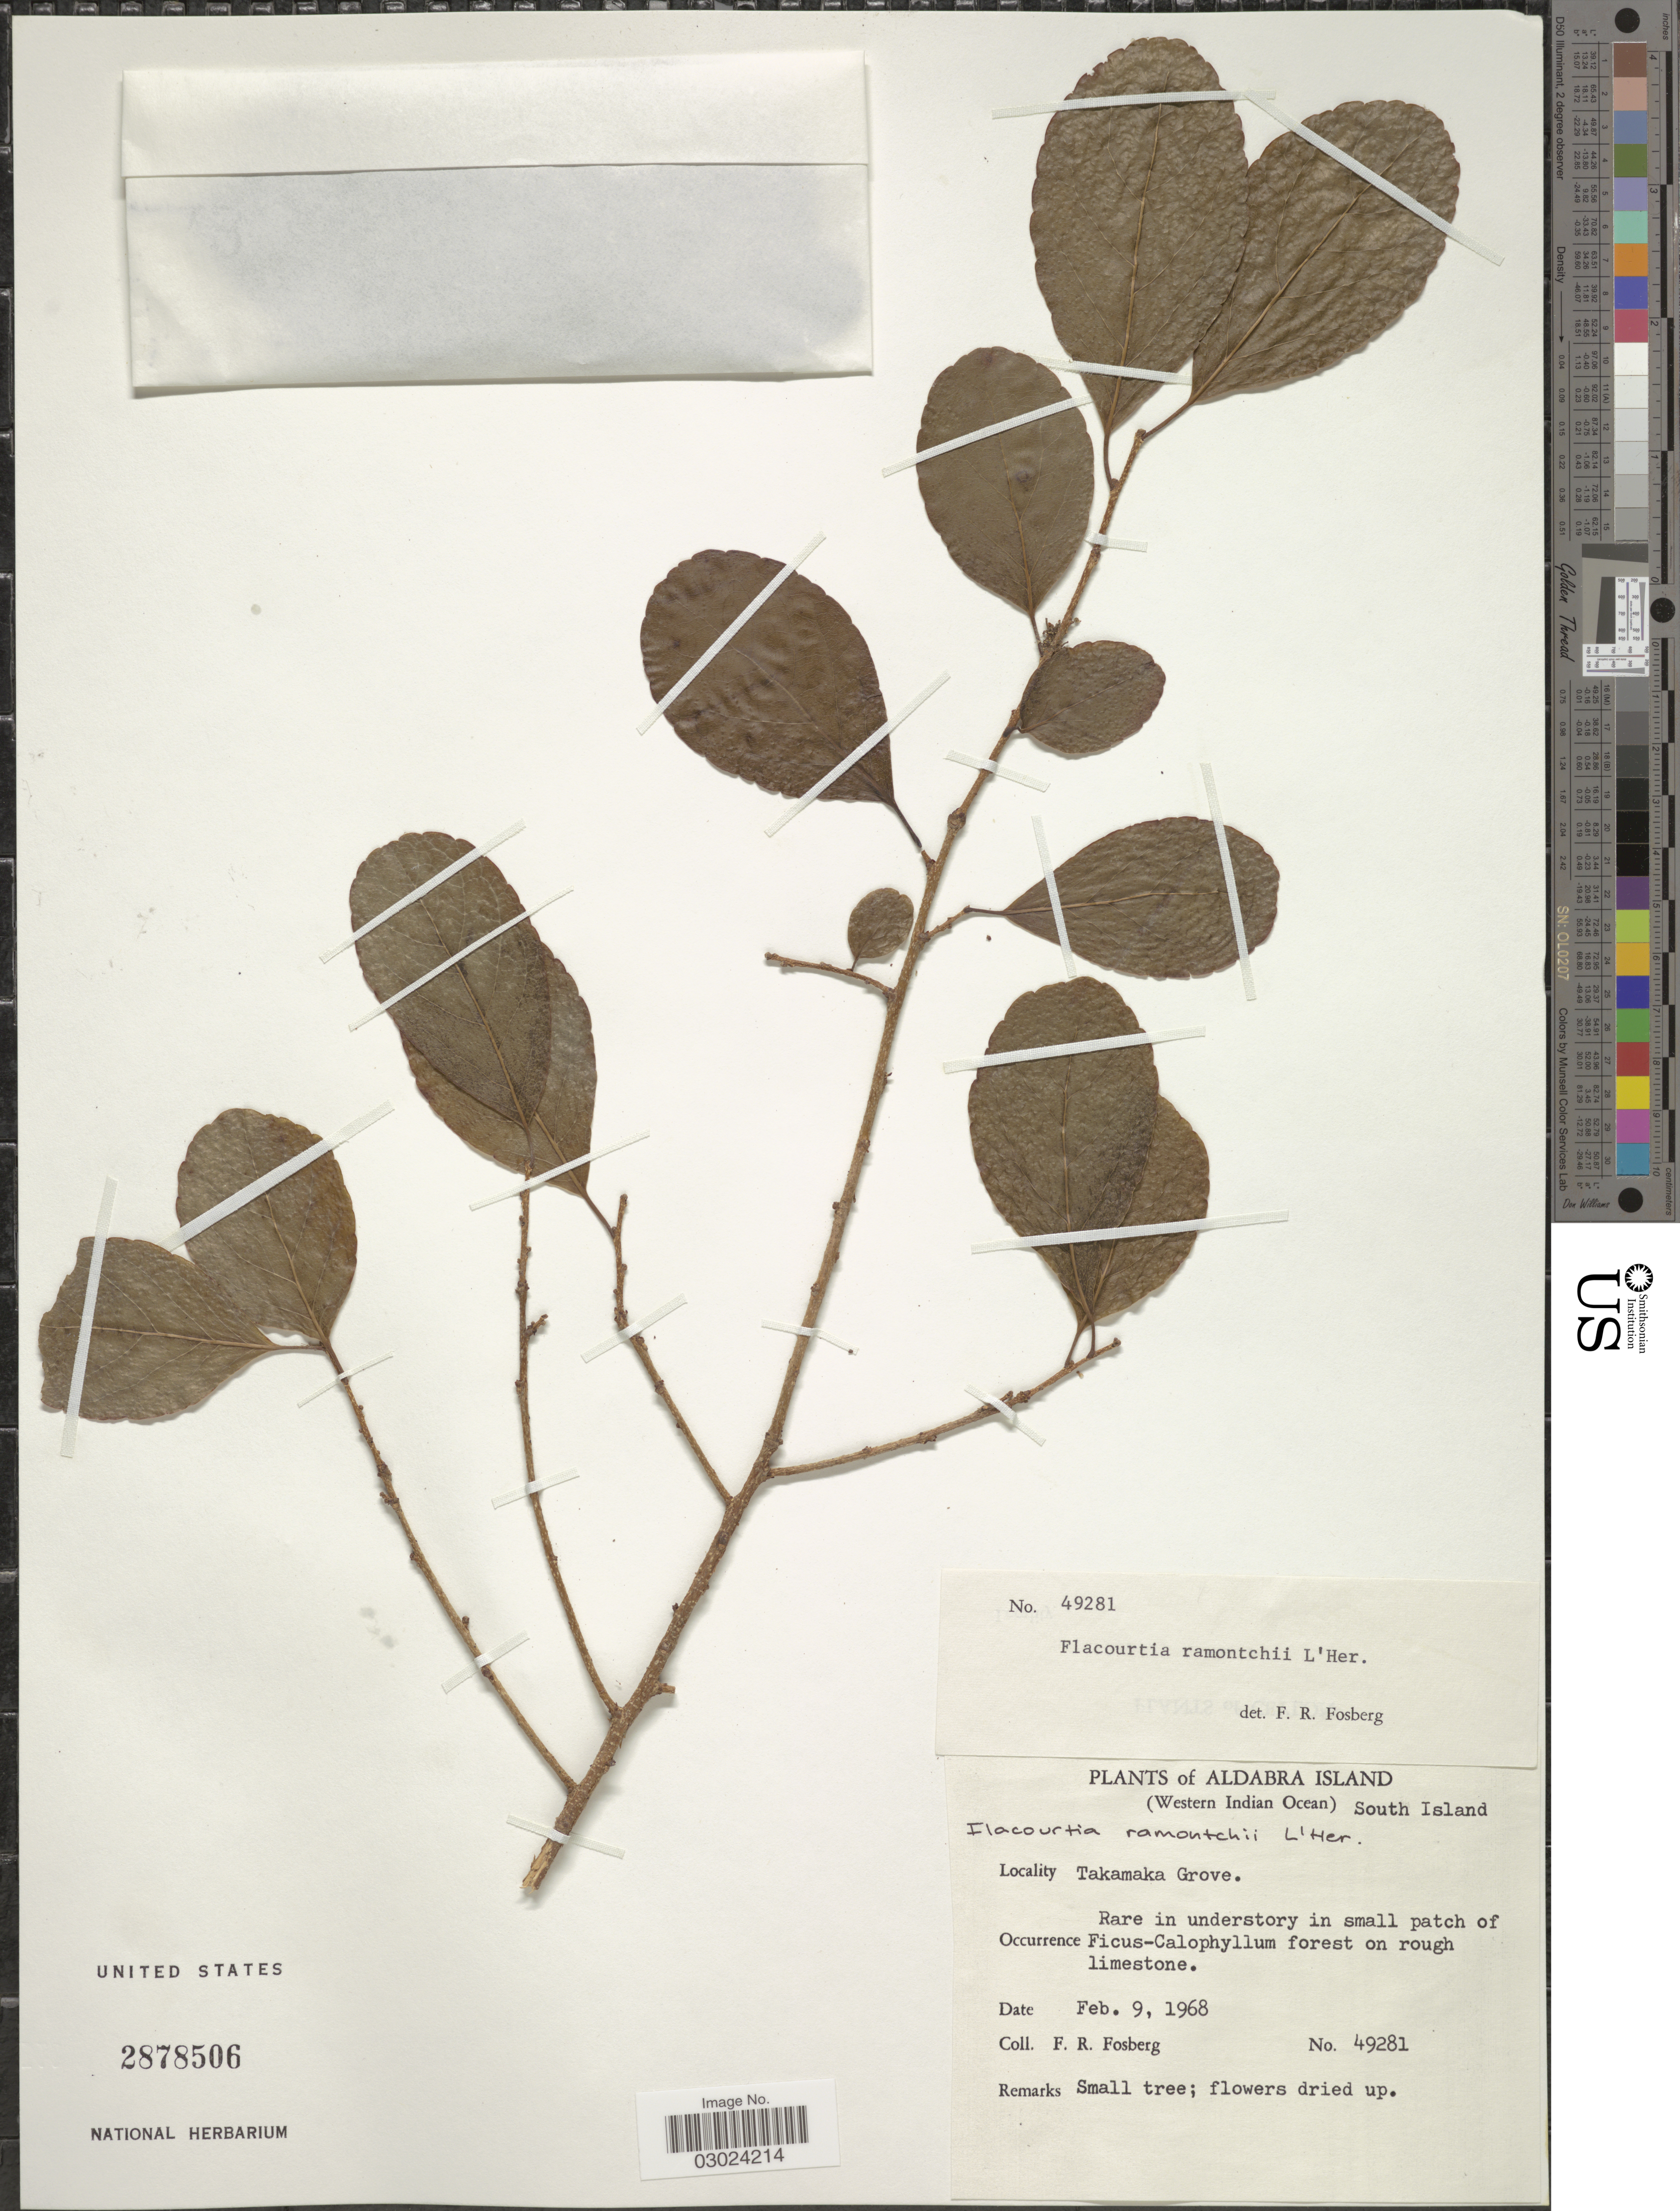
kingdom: Plantae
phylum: Tracheophyta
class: Magnoliopsida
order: Malpighiales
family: Salicaceae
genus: Flacourtia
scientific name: Flacourtia ramontchi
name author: L'Hér.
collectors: F. R. Fosberg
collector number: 49281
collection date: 1968-02-09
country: Seychelles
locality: Aldabra Island. (Western Indian Ocean) South Island. Takamaka Grove.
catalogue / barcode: US 2878506